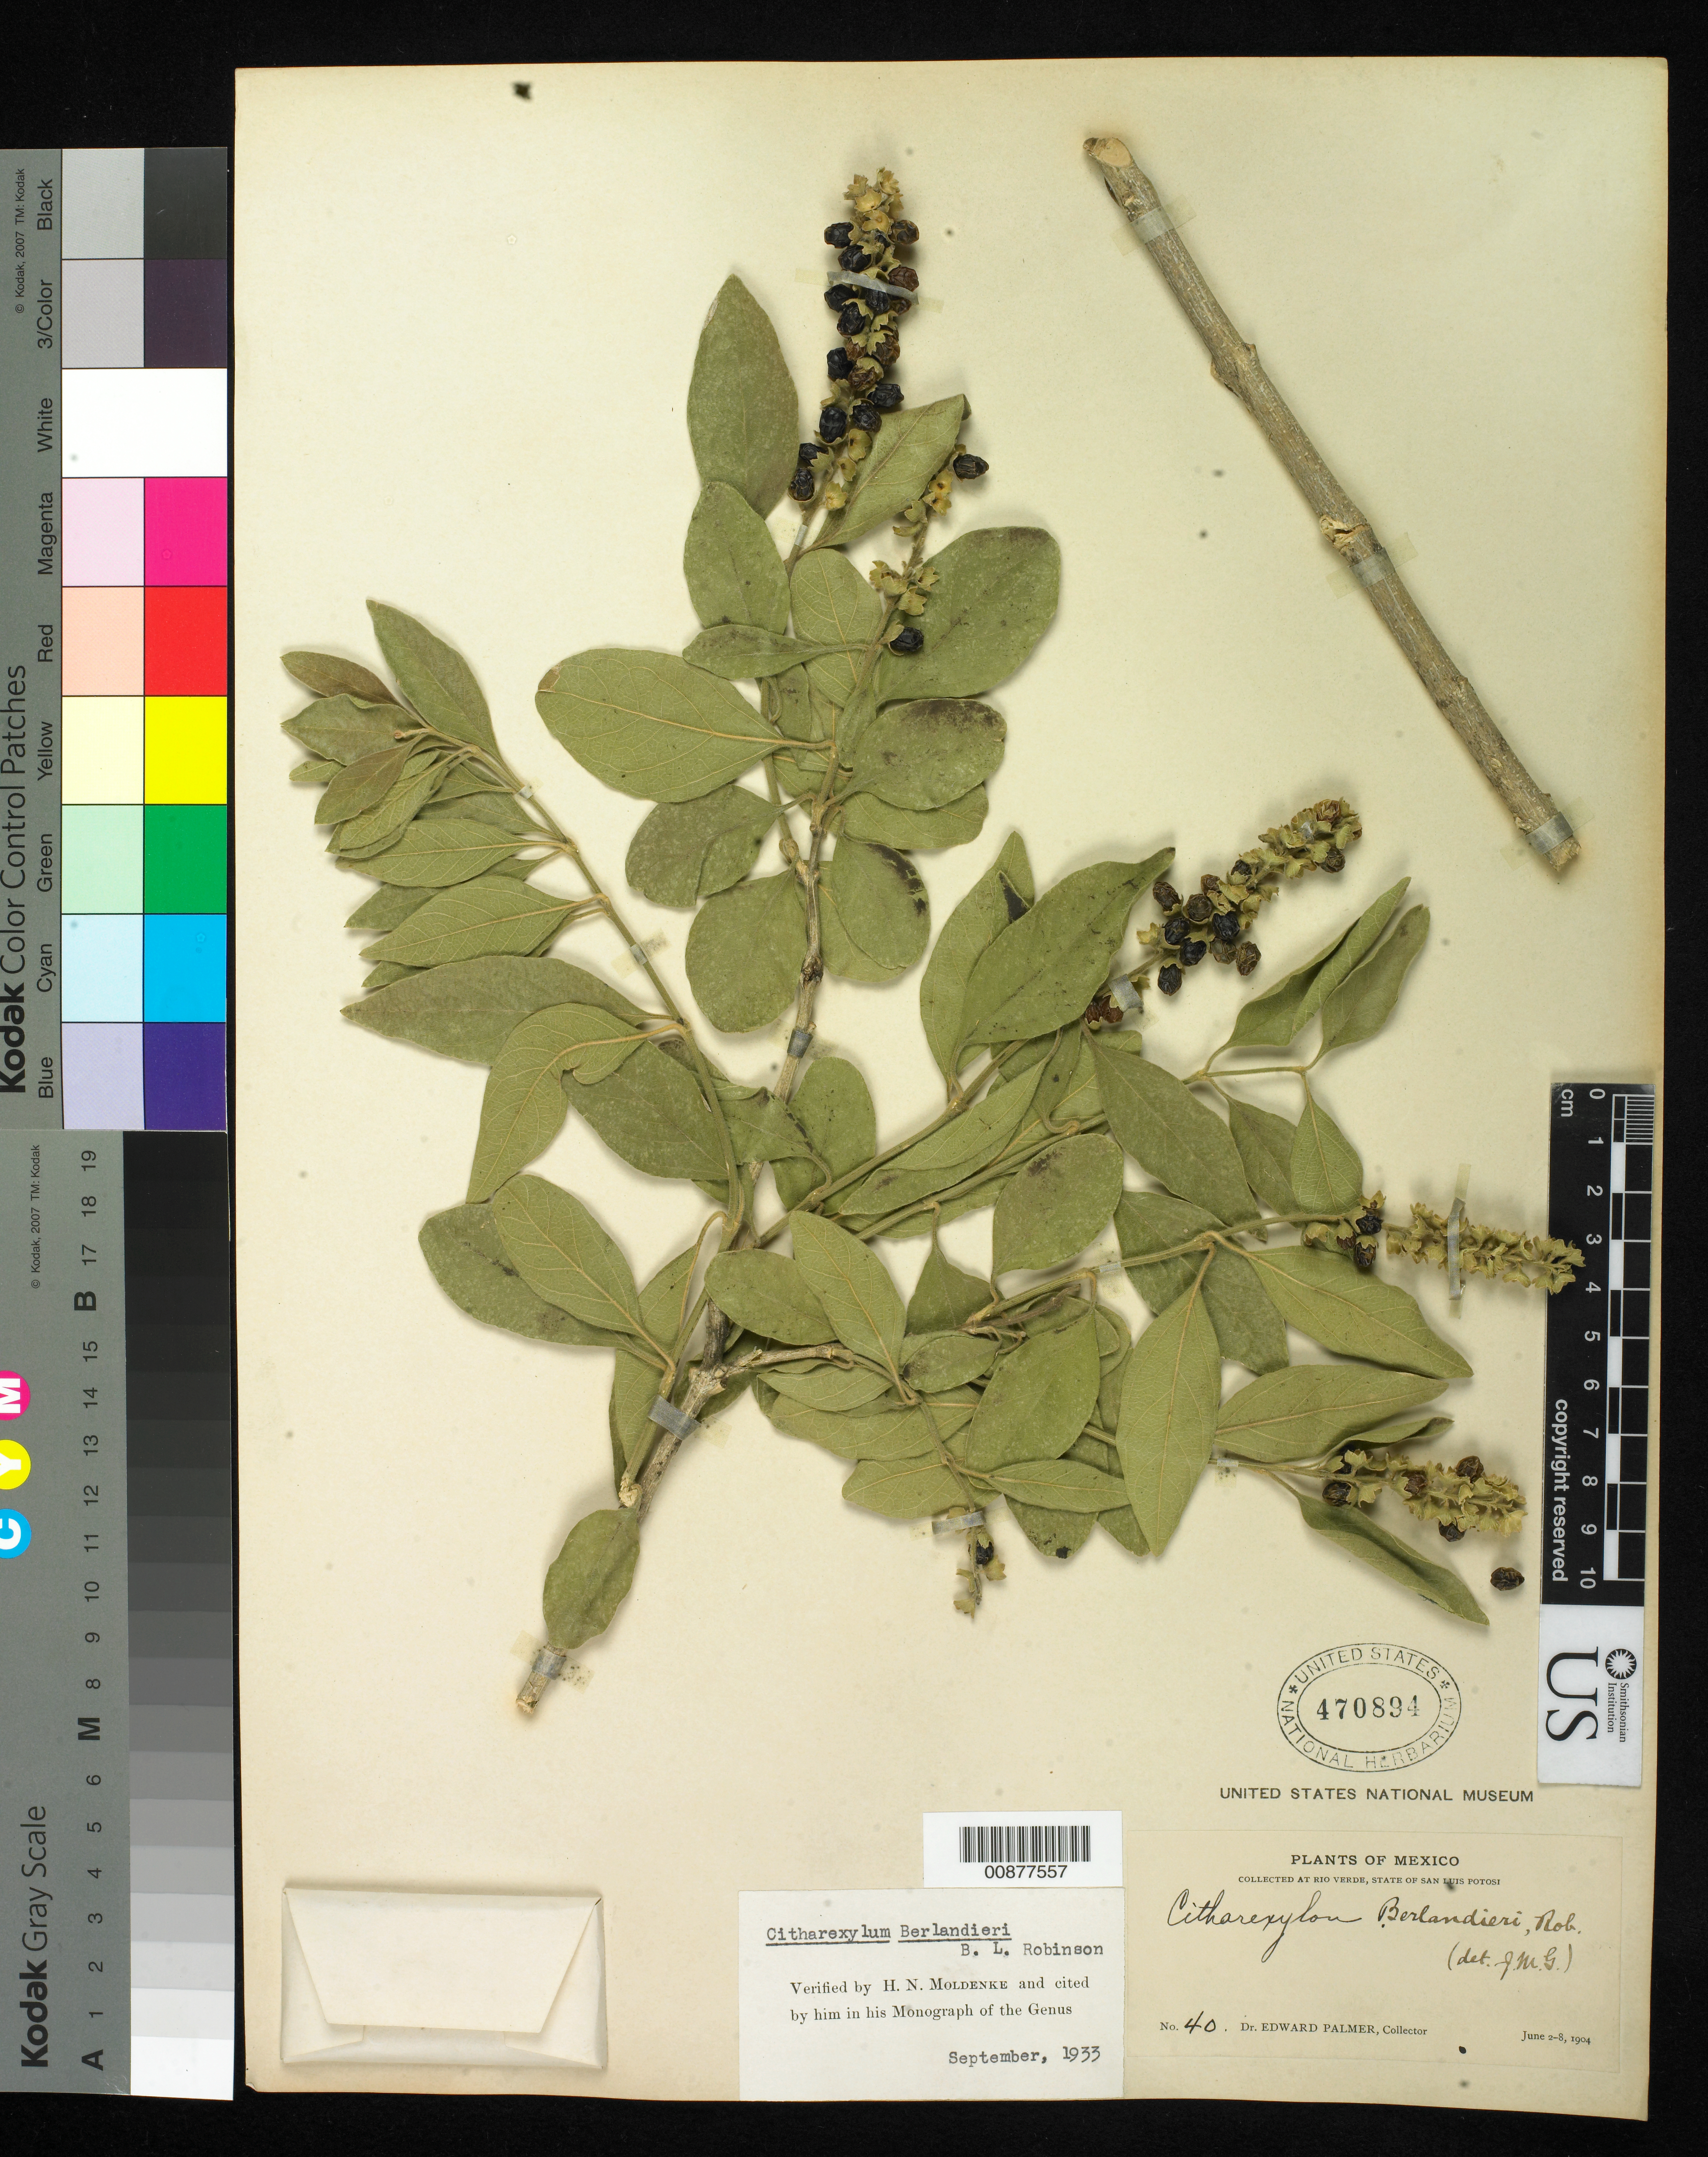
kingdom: Plantae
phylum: Tracheophyta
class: Magnoliopsida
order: Lamiales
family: Verbenaceae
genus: Citharexylum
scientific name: Citharexylum berlandieri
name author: B.L. Rob.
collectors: E. Palmer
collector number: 40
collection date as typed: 02 Jun 1904 to 08 Jun 1904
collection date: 1904-06-02/1904-06-08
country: Mexico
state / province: San Luis Potosí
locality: Río Verde, San Luis Potosí.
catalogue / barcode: US 470894